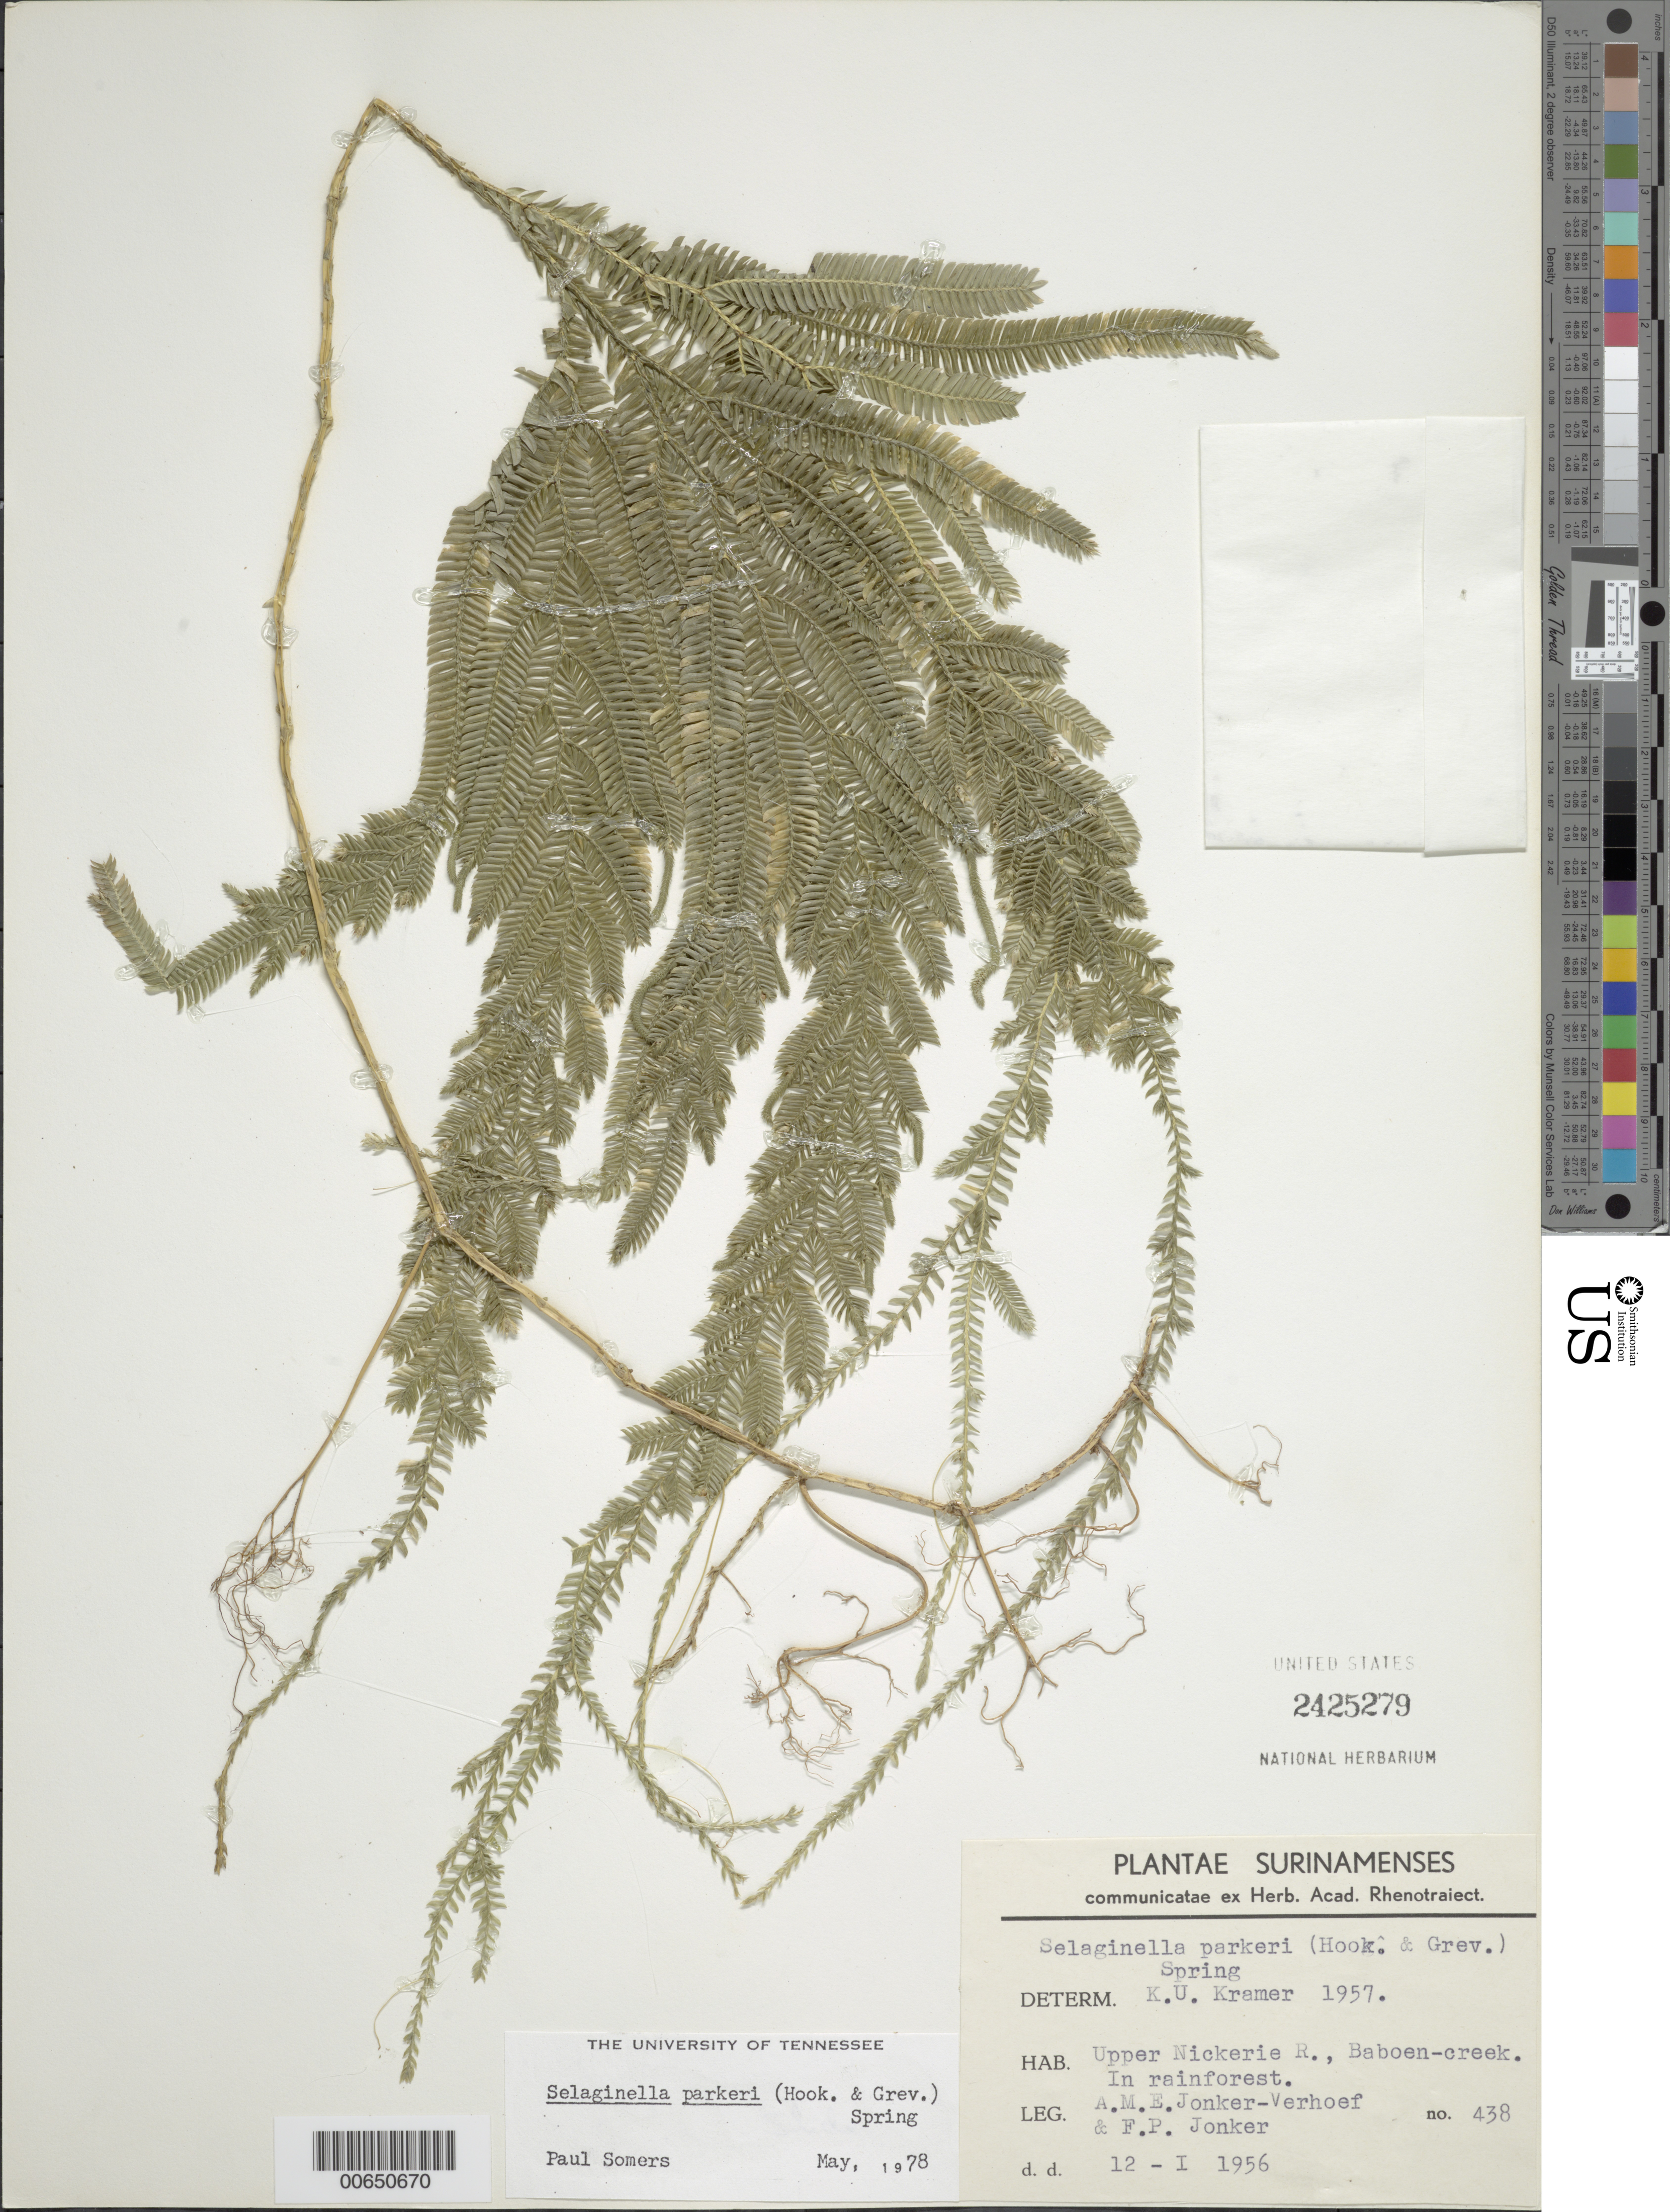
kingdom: Plantae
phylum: Tracheophyta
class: Lycopodiopsida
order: Selaginellales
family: Selaginellaceae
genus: Selaginella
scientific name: Selaginella parkeri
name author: (Hook. & Grev.) Spring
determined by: Kramer, K. U.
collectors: A. M. Jonker & F. P. Jonker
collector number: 438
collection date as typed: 12-Jan-56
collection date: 1956-01-12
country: Suriname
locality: Upper Nickerie River, Baboen Creek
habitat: In rain forest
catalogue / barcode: US 2425279